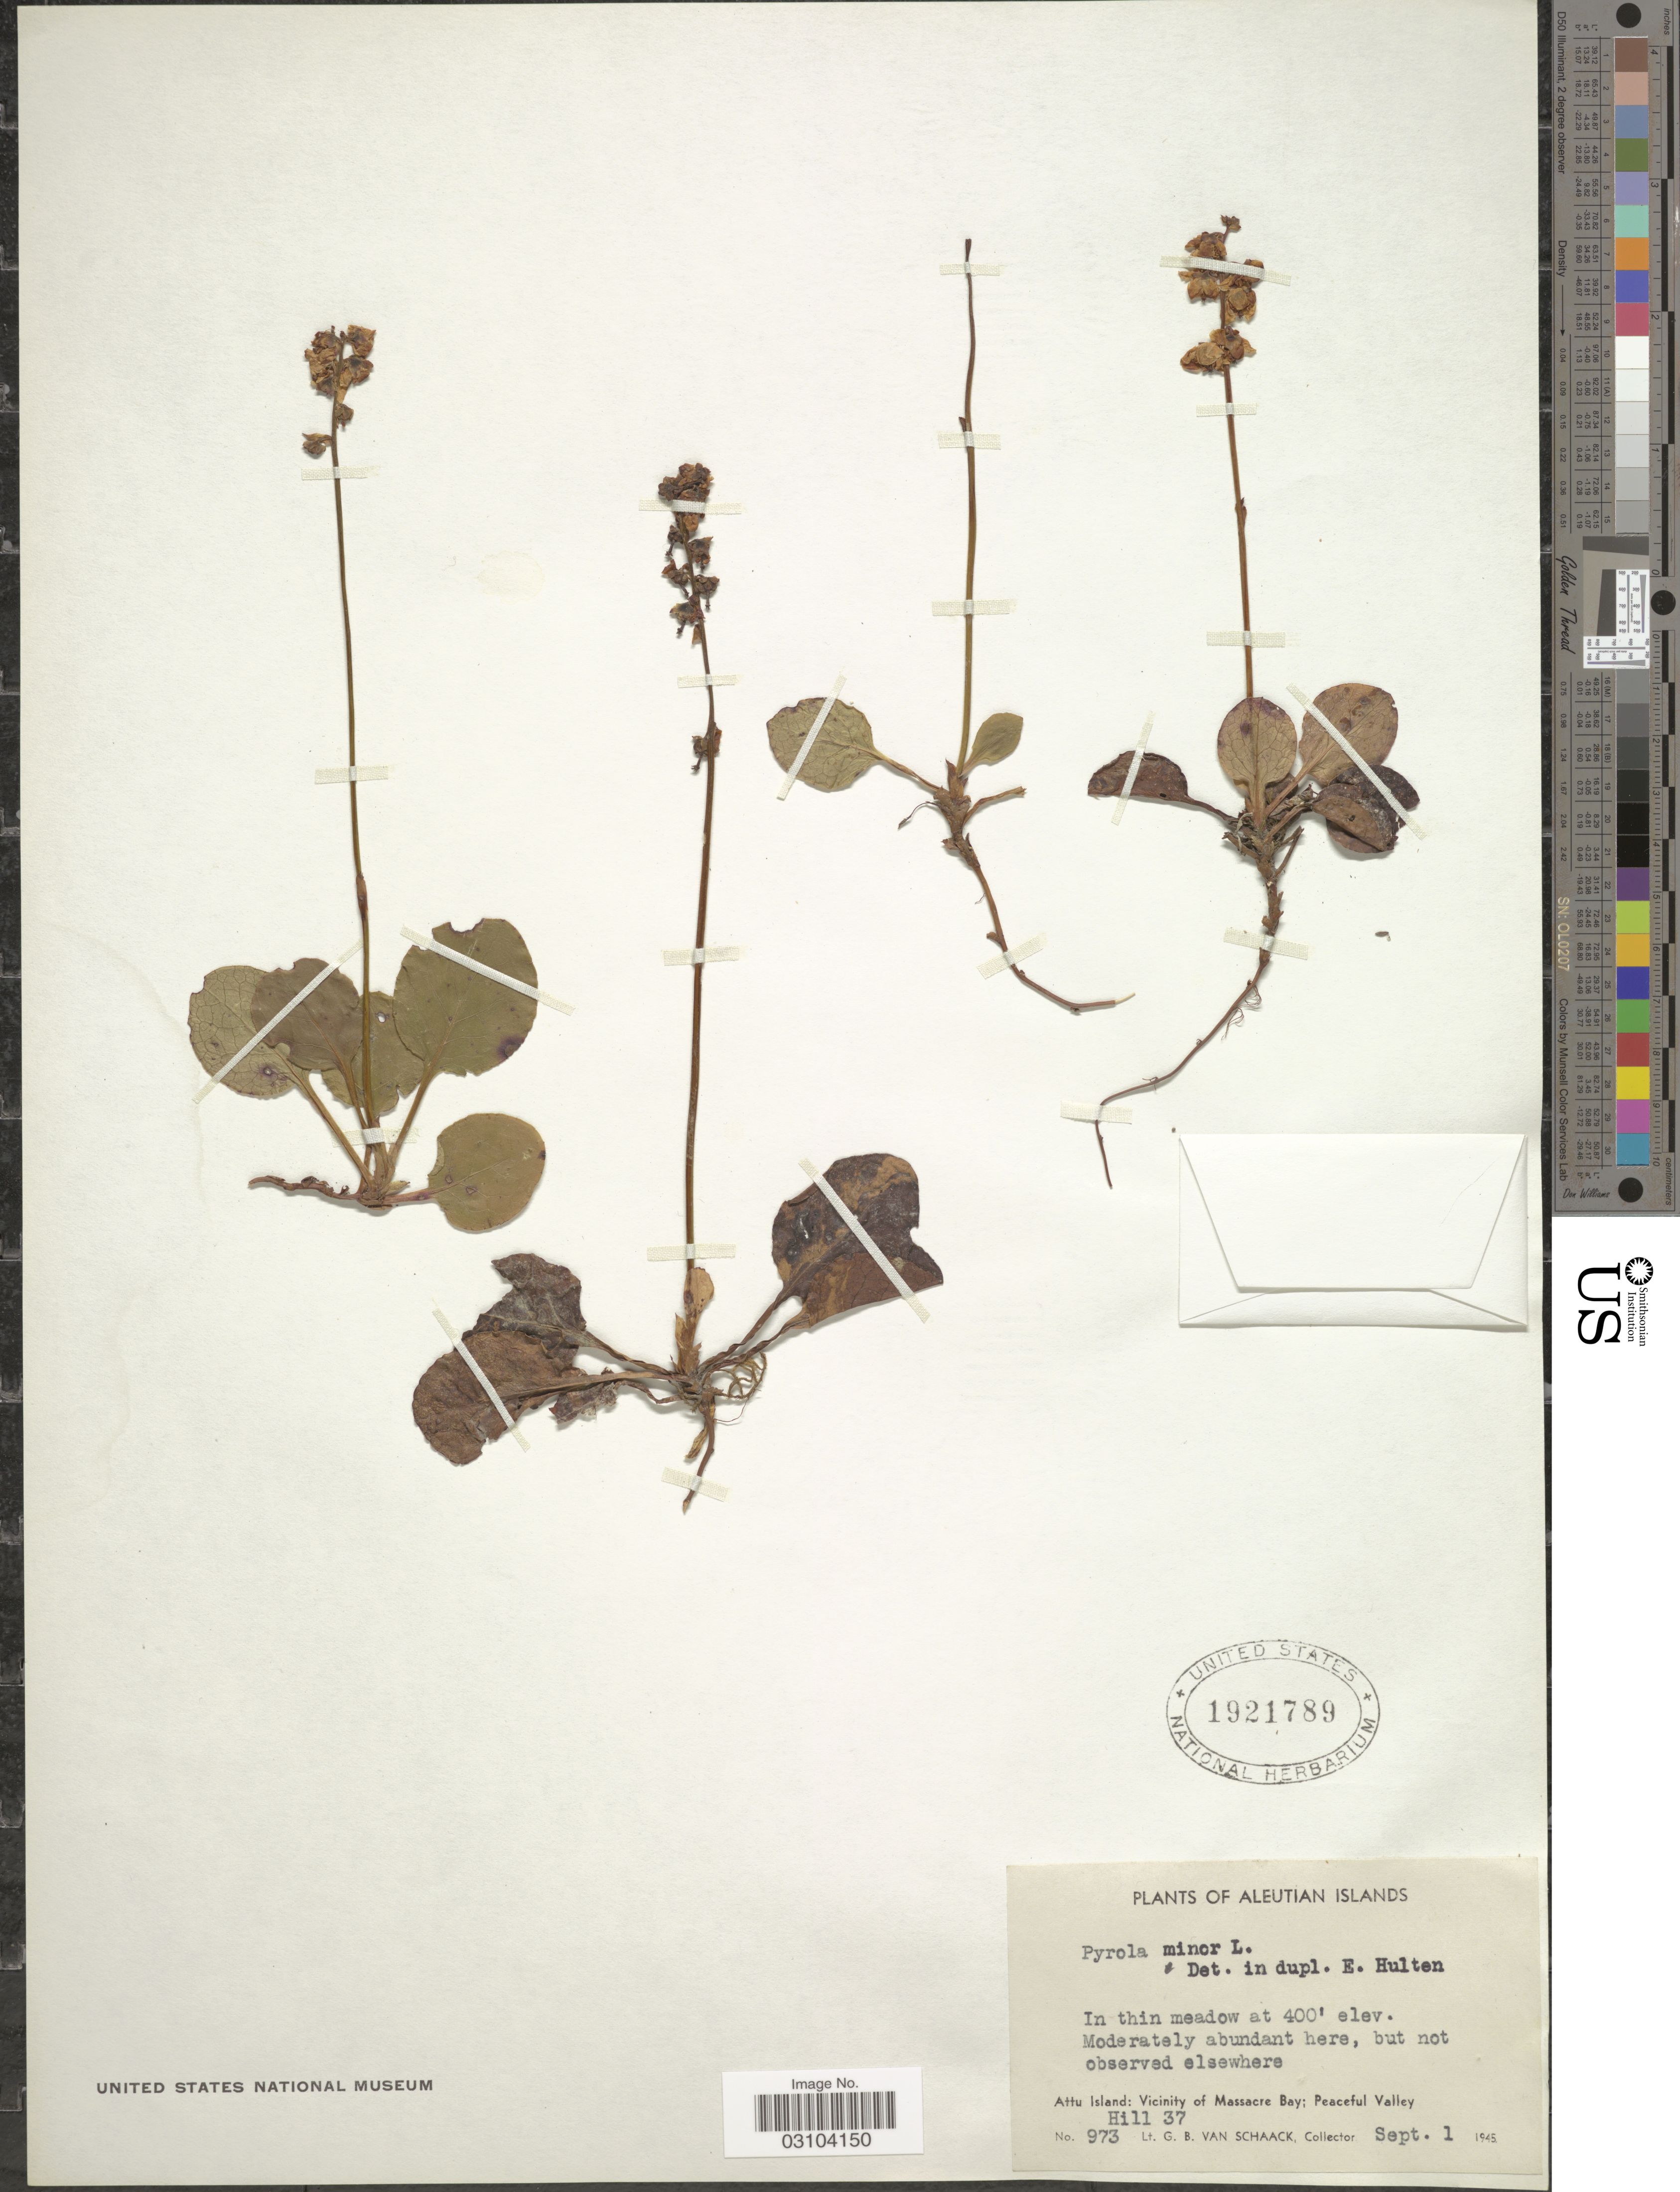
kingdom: Plantae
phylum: Tracheophyta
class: Magnoliopsida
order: Ericales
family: Ericaceae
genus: Pyrola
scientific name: Pyrola minor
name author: L.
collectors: G. Van Schaack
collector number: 973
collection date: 1945-09-01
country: United States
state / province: Alaska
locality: Aleutian Islands. Attu Island: Vicinity of Massacre Bay; Peaceful Valley Hill 37.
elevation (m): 122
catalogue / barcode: US 1921789